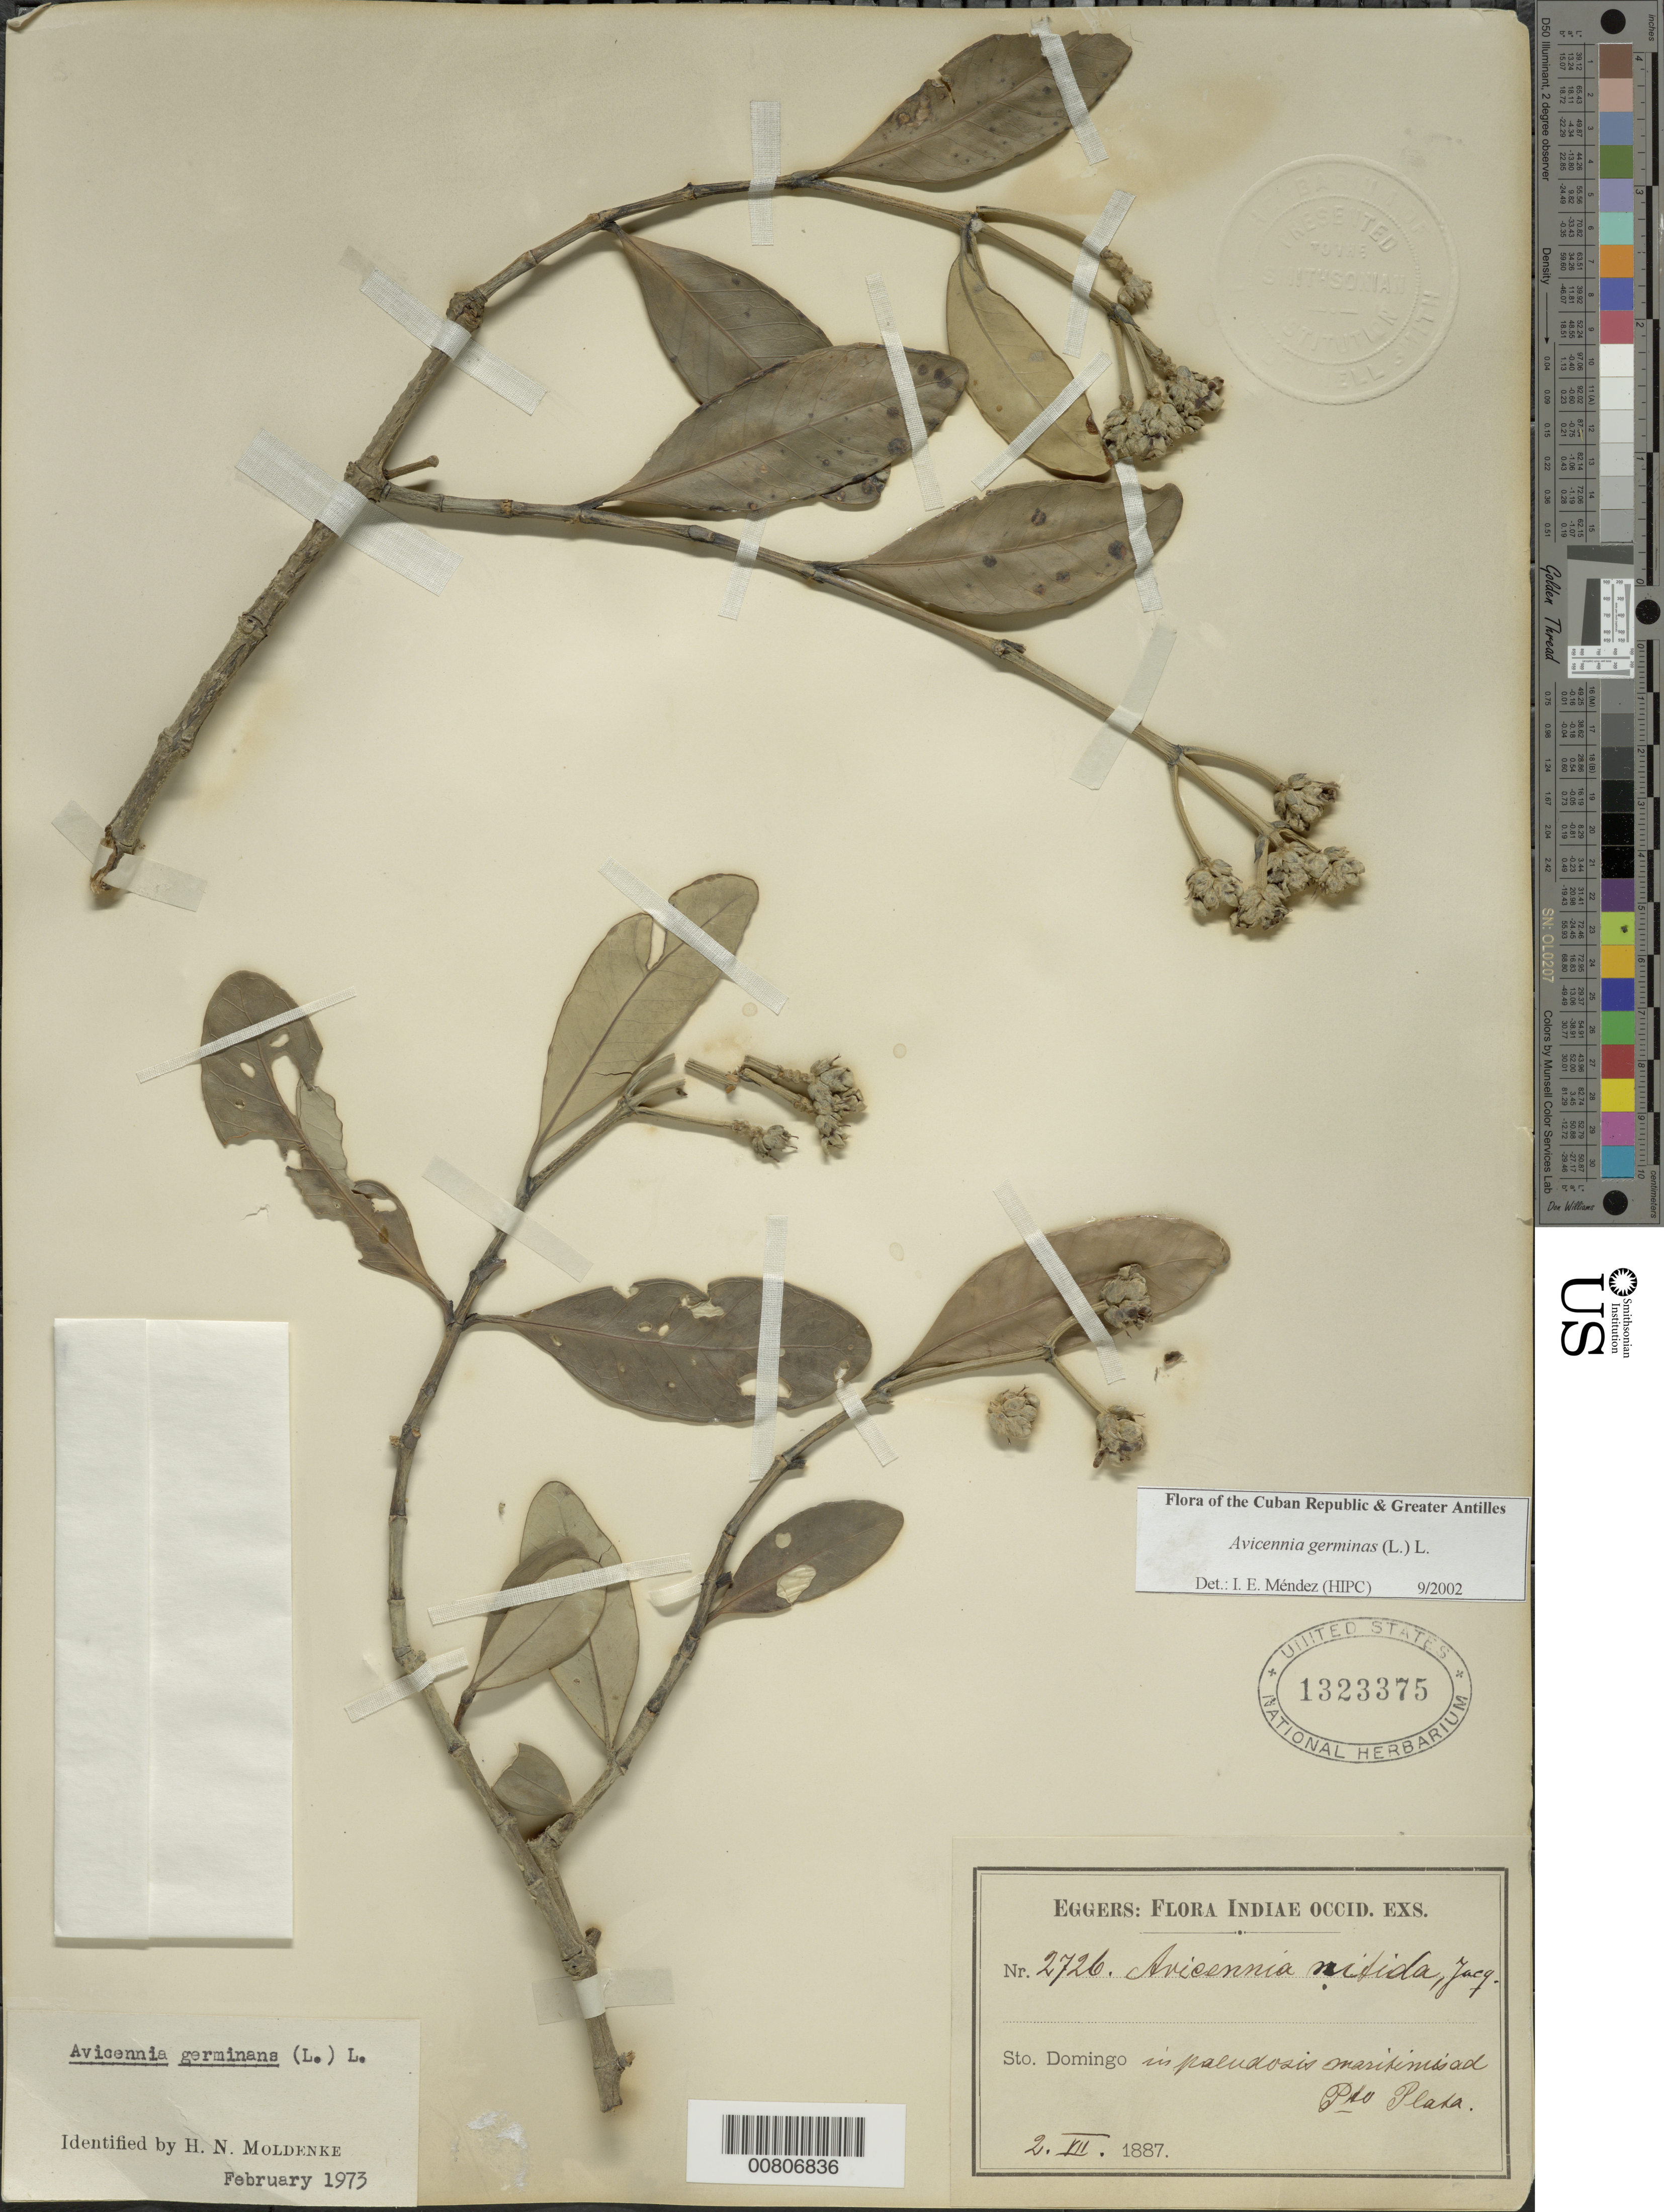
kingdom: Plantae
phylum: Tracheophyta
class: Magnoliopsida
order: Lamiales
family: Acanthaceae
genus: Avicennia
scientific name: Avicennia germinans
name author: (L.) L.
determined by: Méndez, Isidro E., (HIPC)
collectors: H. F. A. von Eggers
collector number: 2726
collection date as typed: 02 Jul 1887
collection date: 1887-07-02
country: Dominican Republic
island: Hispaniola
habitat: Paludosis maritimis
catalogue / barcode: US 1323375